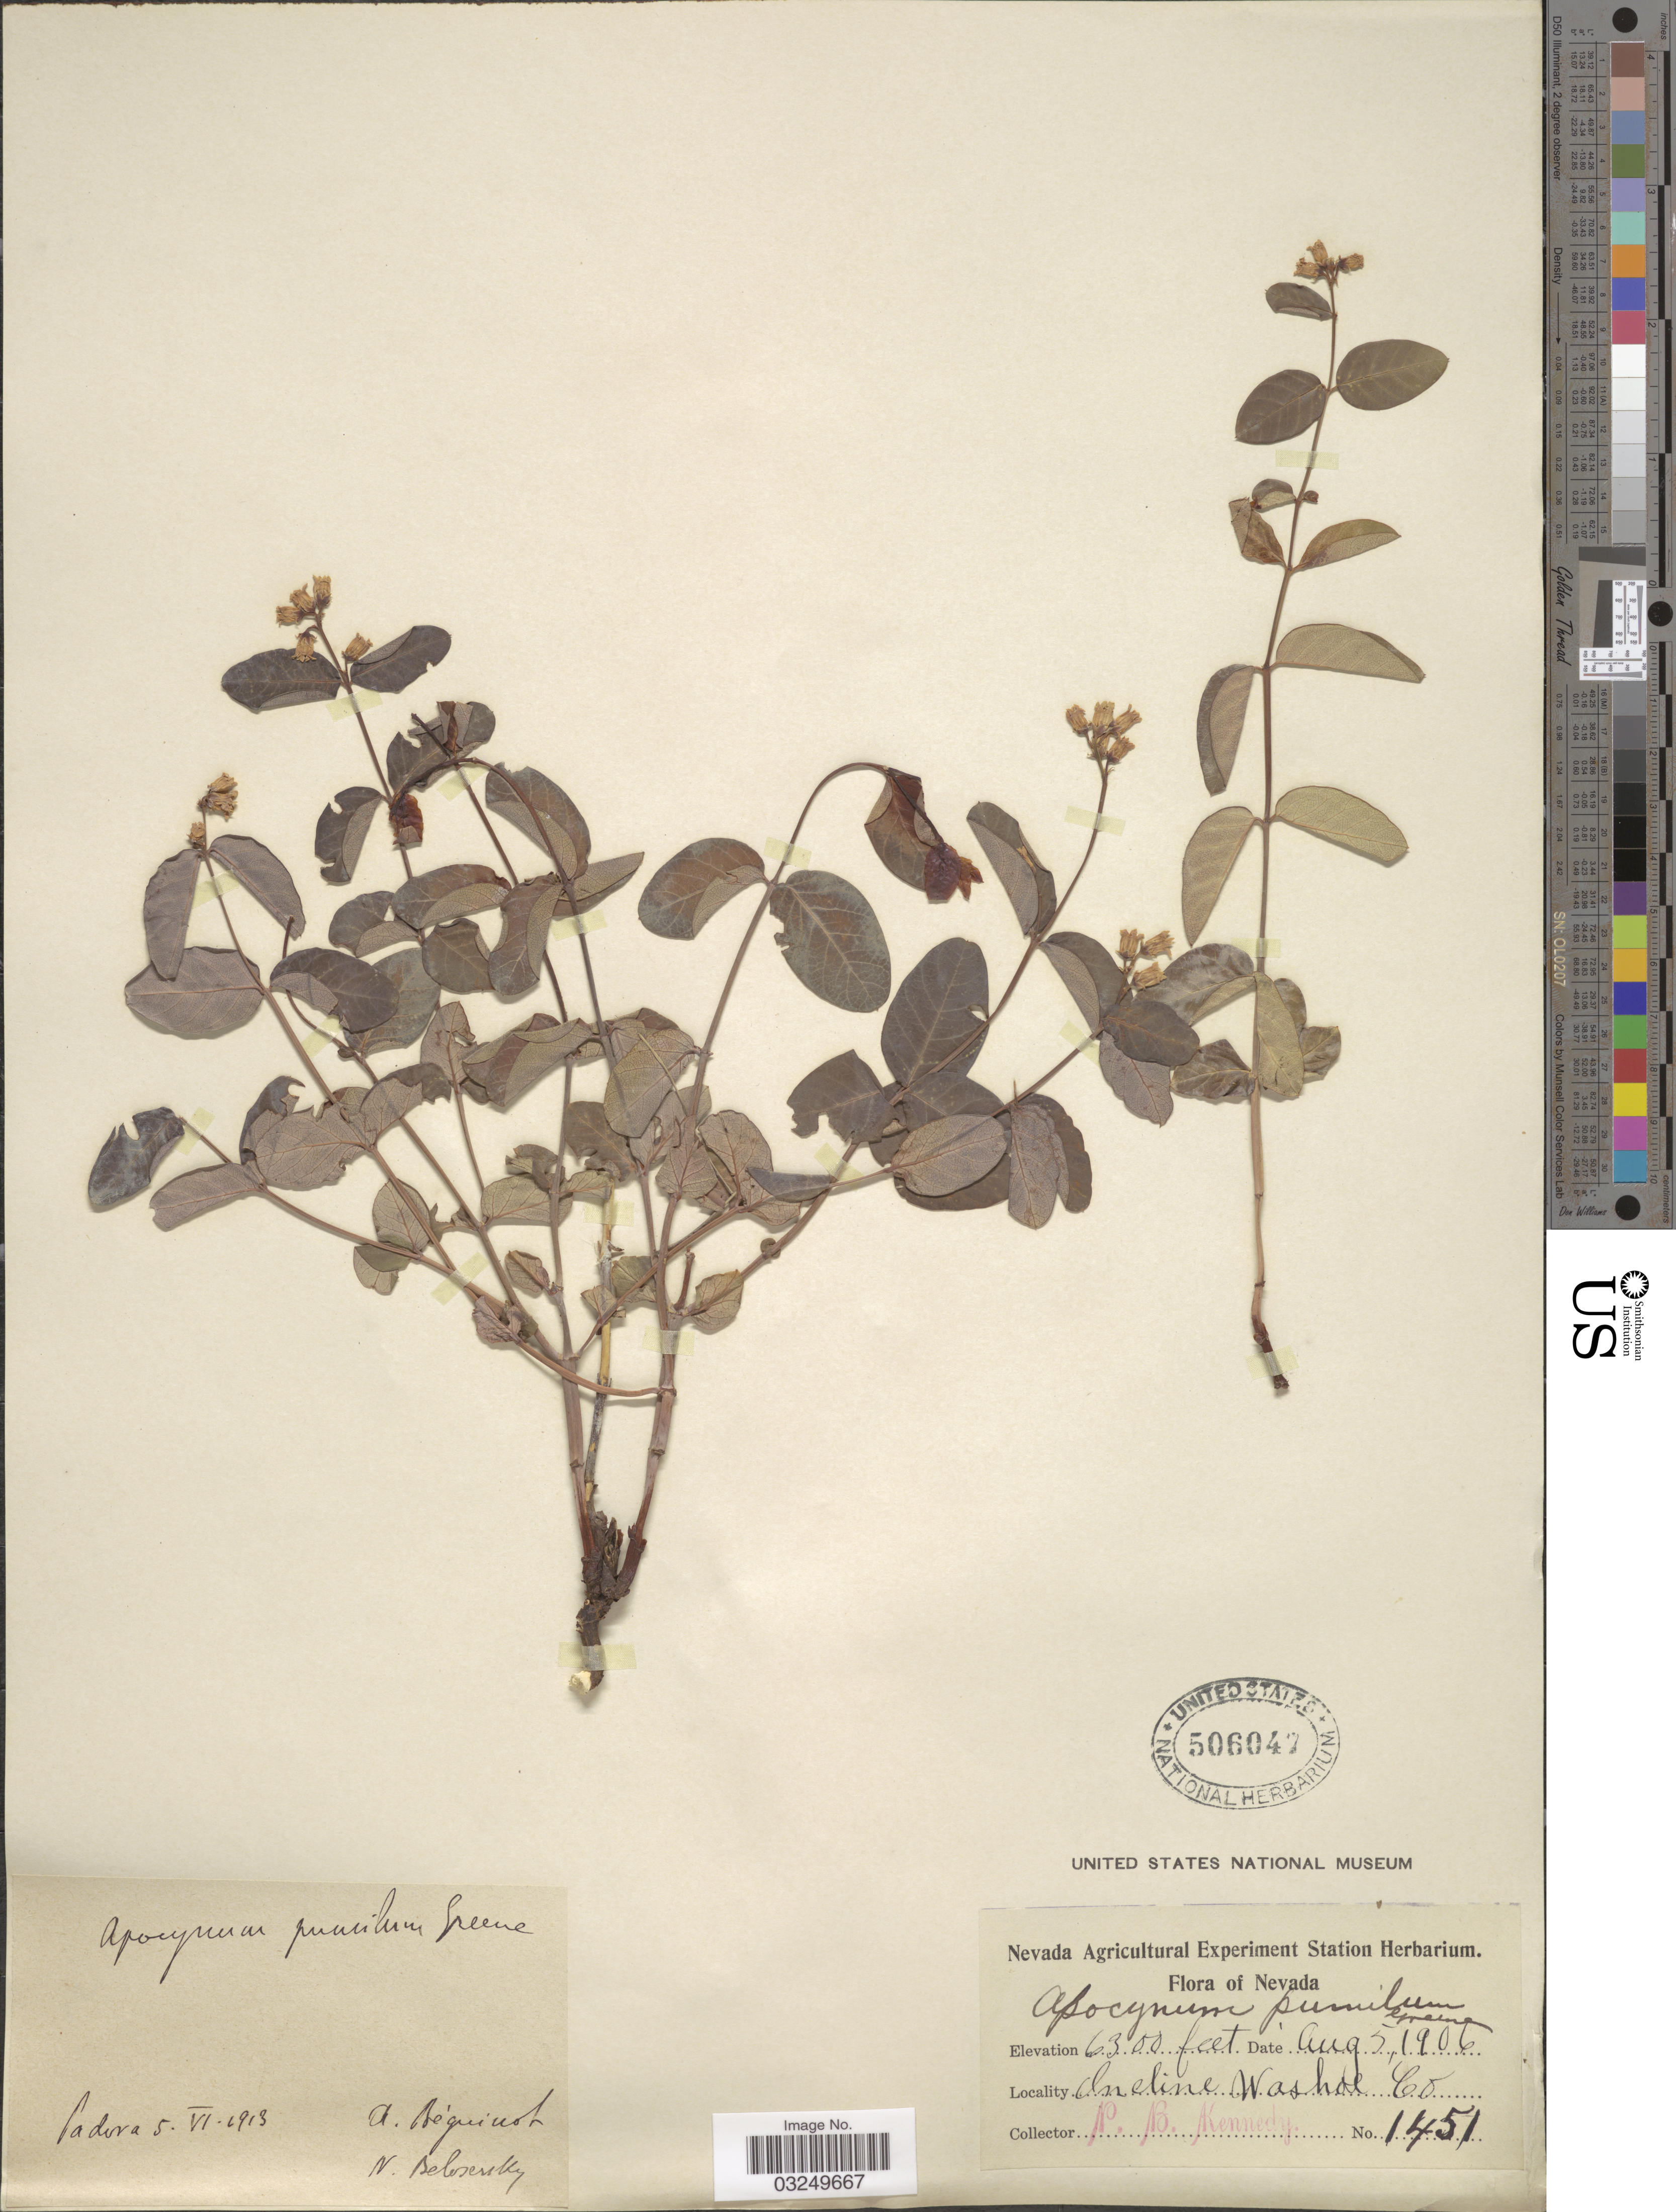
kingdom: Plantae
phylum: Tracheophyta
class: Magnoliopsida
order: Gentianales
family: Apocynaceae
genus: Apocynum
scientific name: Apocynum calophyllum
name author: S.W. Greene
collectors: P. B. Kennedy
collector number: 1451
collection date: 1906-08-05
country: United States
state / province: Nevada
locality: Incline Washoe Co.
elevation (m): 1920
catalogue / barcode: US 506047